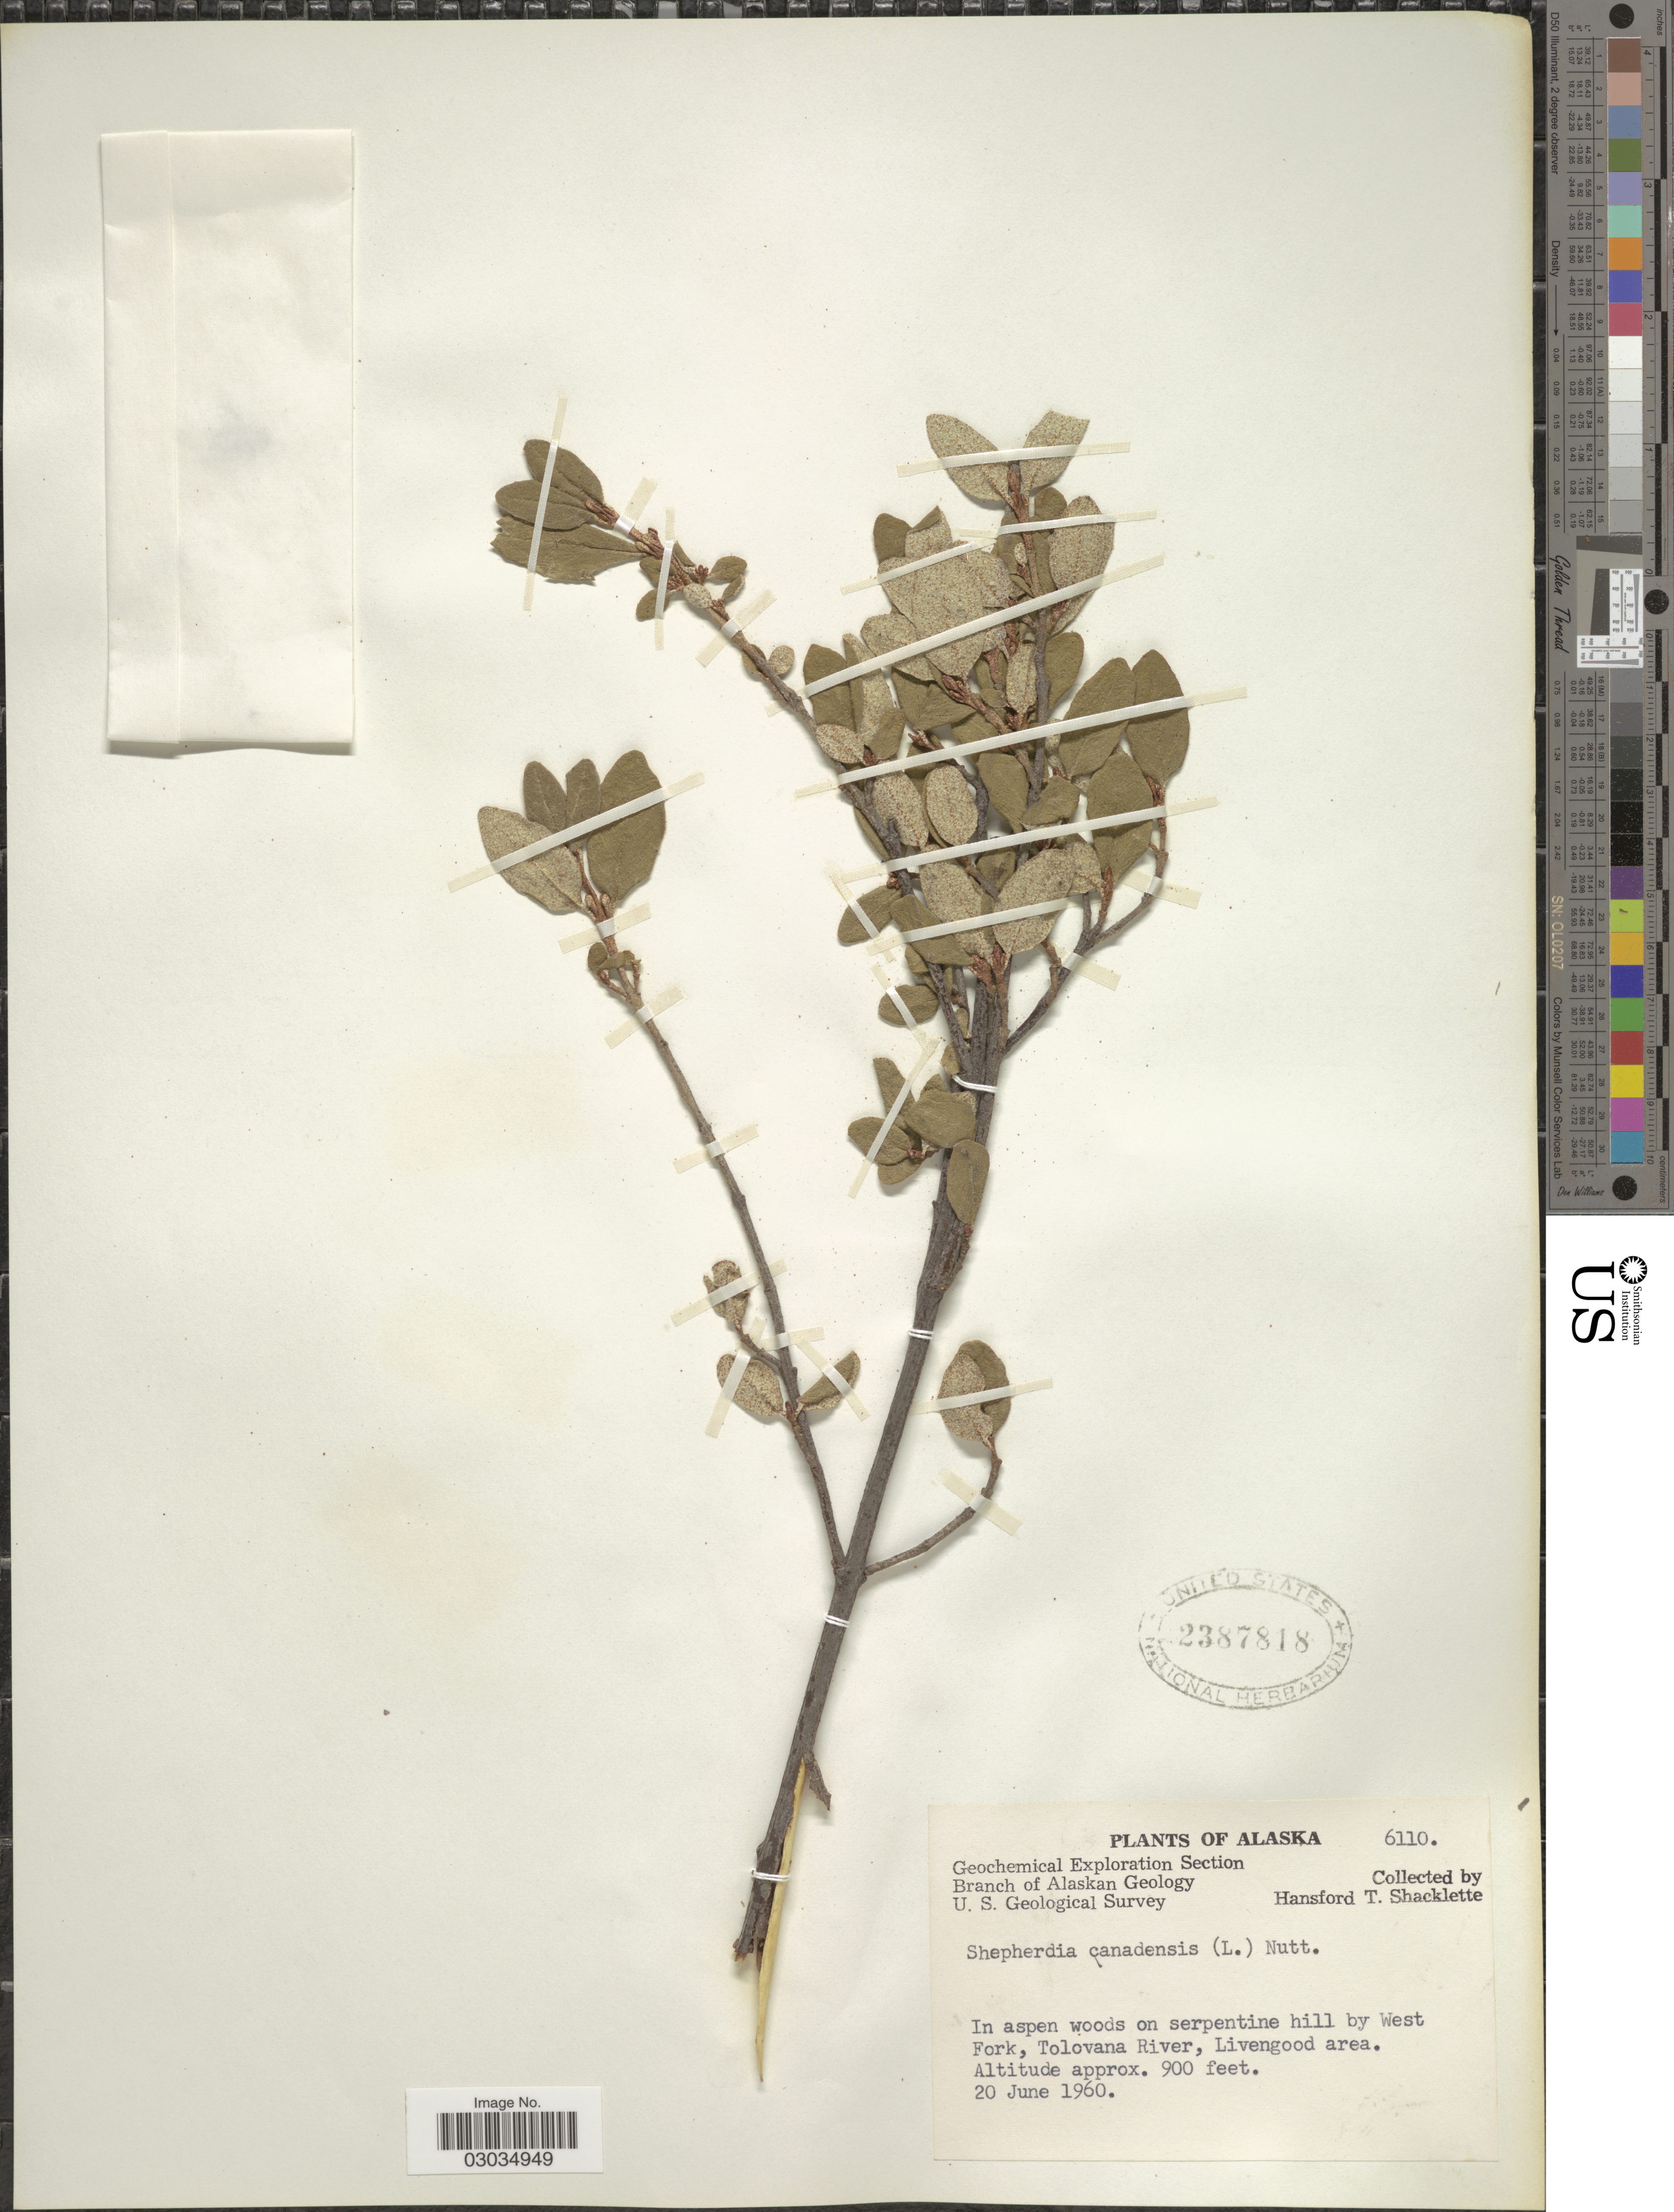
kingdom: Plantae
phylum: Tracheophyta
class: Magnoliopsida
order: Rosales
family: Elaeagnaceae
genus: Shepherdia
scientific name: Shepherdia canadensis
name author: (L.) Nutt.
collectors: H. Shacklette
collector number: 6110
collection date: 1960-06-20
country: United States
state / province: Alaska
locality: In aspen woods on serpentine hill by West Fork, Tolovana River, Livengood area.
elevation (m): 274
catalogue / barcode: US 2387818